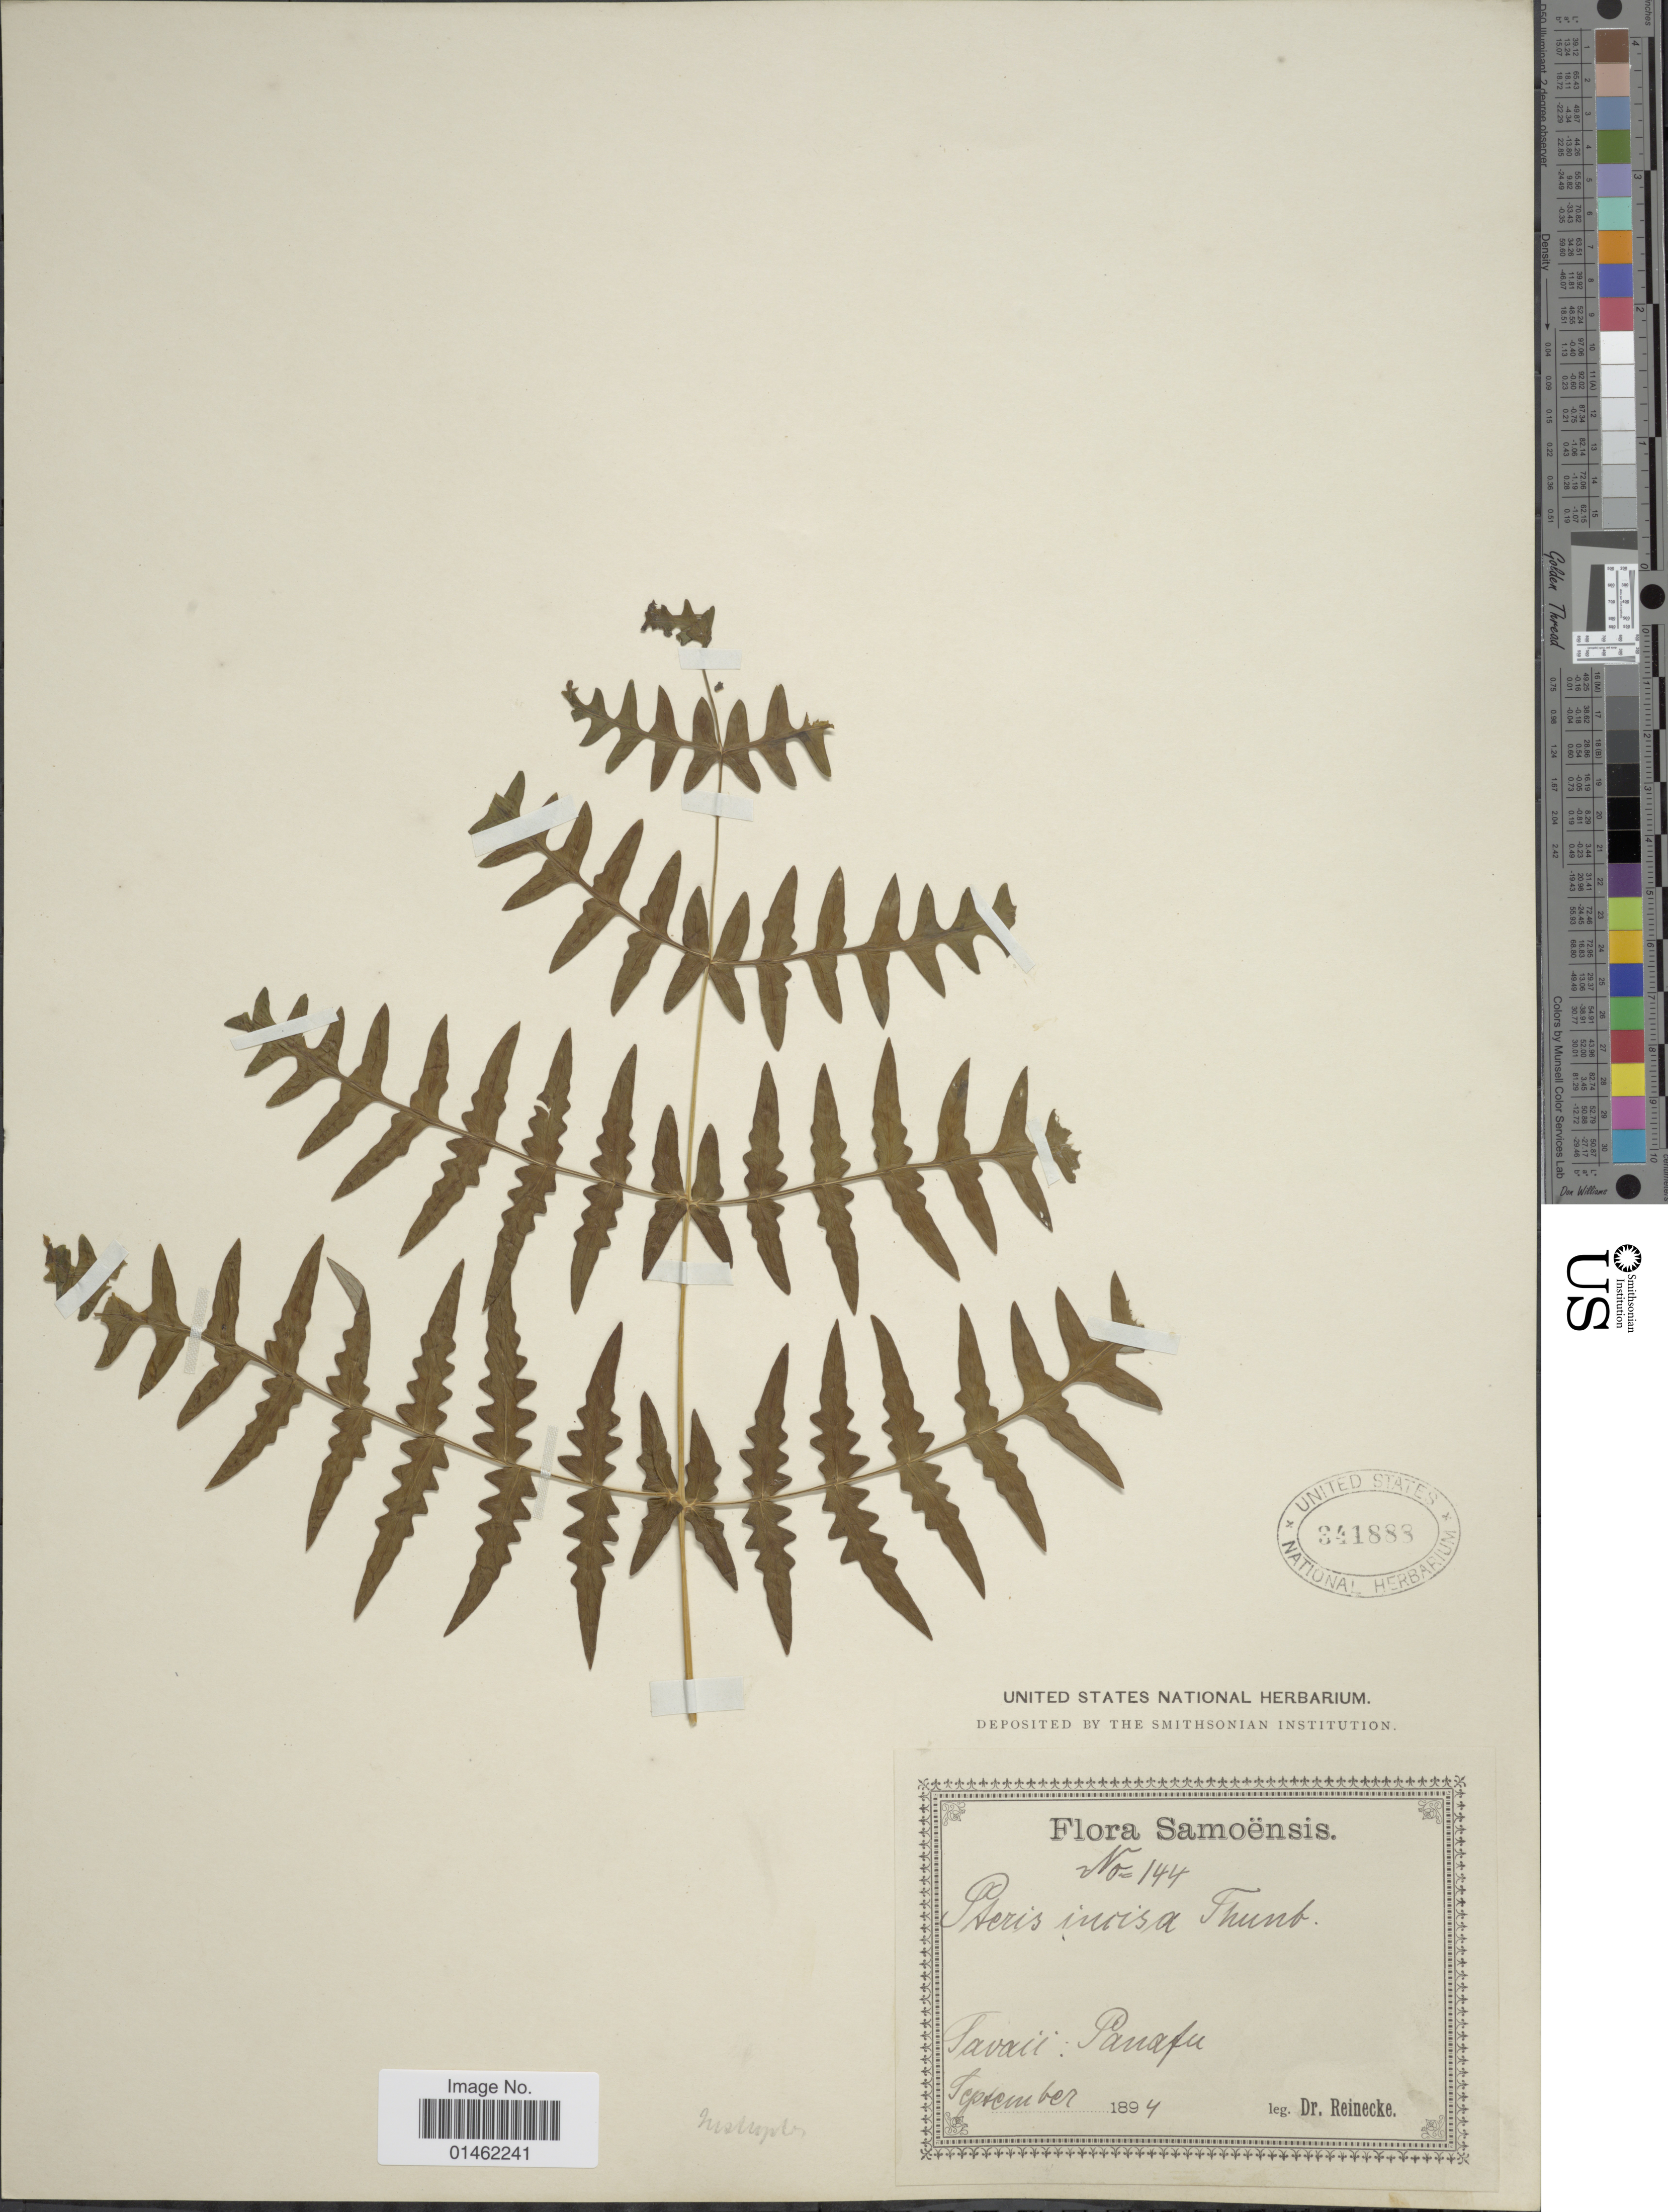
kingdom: Plantae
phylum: Tracheophyta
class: Polypodiopsida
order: Polypodiales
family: Dennstaedtiaceae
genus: Histiopteris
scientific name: Histiopteris incisa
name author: (Thunb.) J. Sm.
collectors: -- Reinecke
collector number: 144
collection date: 1894-09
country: Samoa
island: Savai'i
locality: Samoënsis, Savaii: Panatu [interpreted]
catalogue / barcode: US 341888